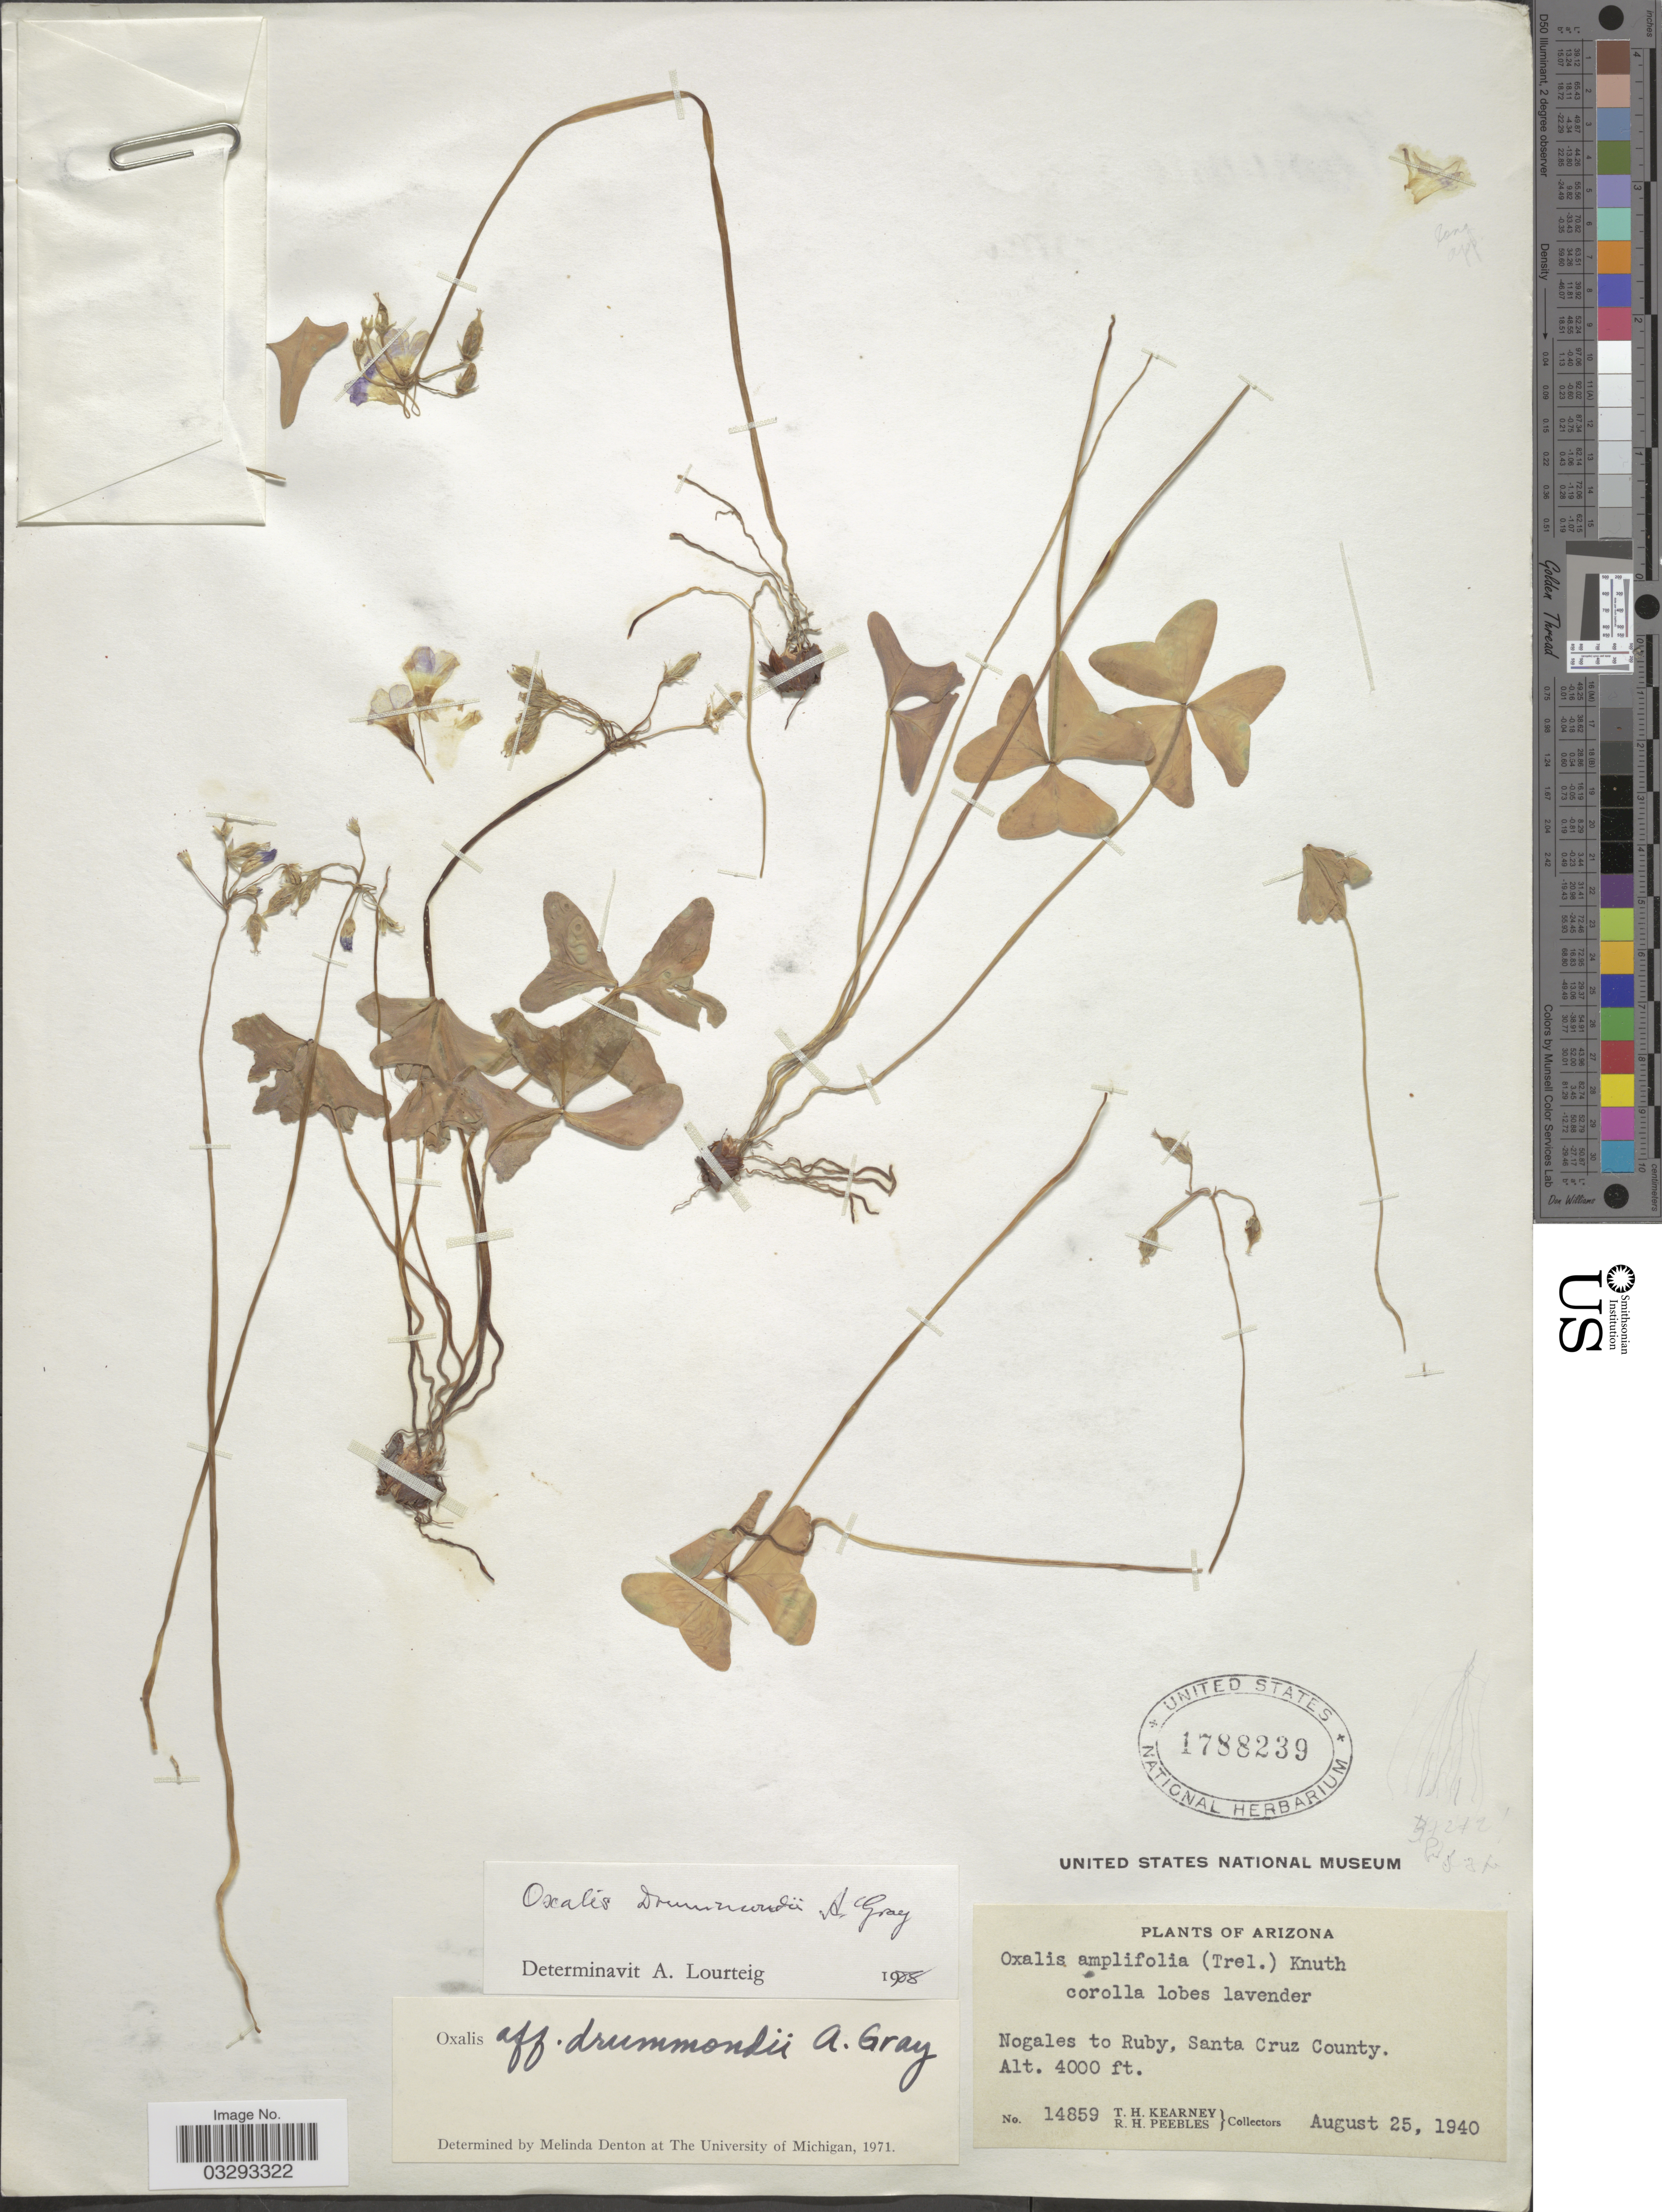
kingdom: Plantae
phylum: Tracheophyta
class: Magnoliopsida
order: Oxalidales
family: Oxalidaceae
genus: Oxalis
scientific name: Oxalis drummondii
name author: A. Gray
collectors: T. H. Kearney & R. H. Peebles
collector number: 14859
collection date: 1940-08-25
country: United States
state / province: Arizona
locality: Nogales to Ruby, Santa Cruz County.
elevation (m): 1219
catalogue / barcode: US 1788239